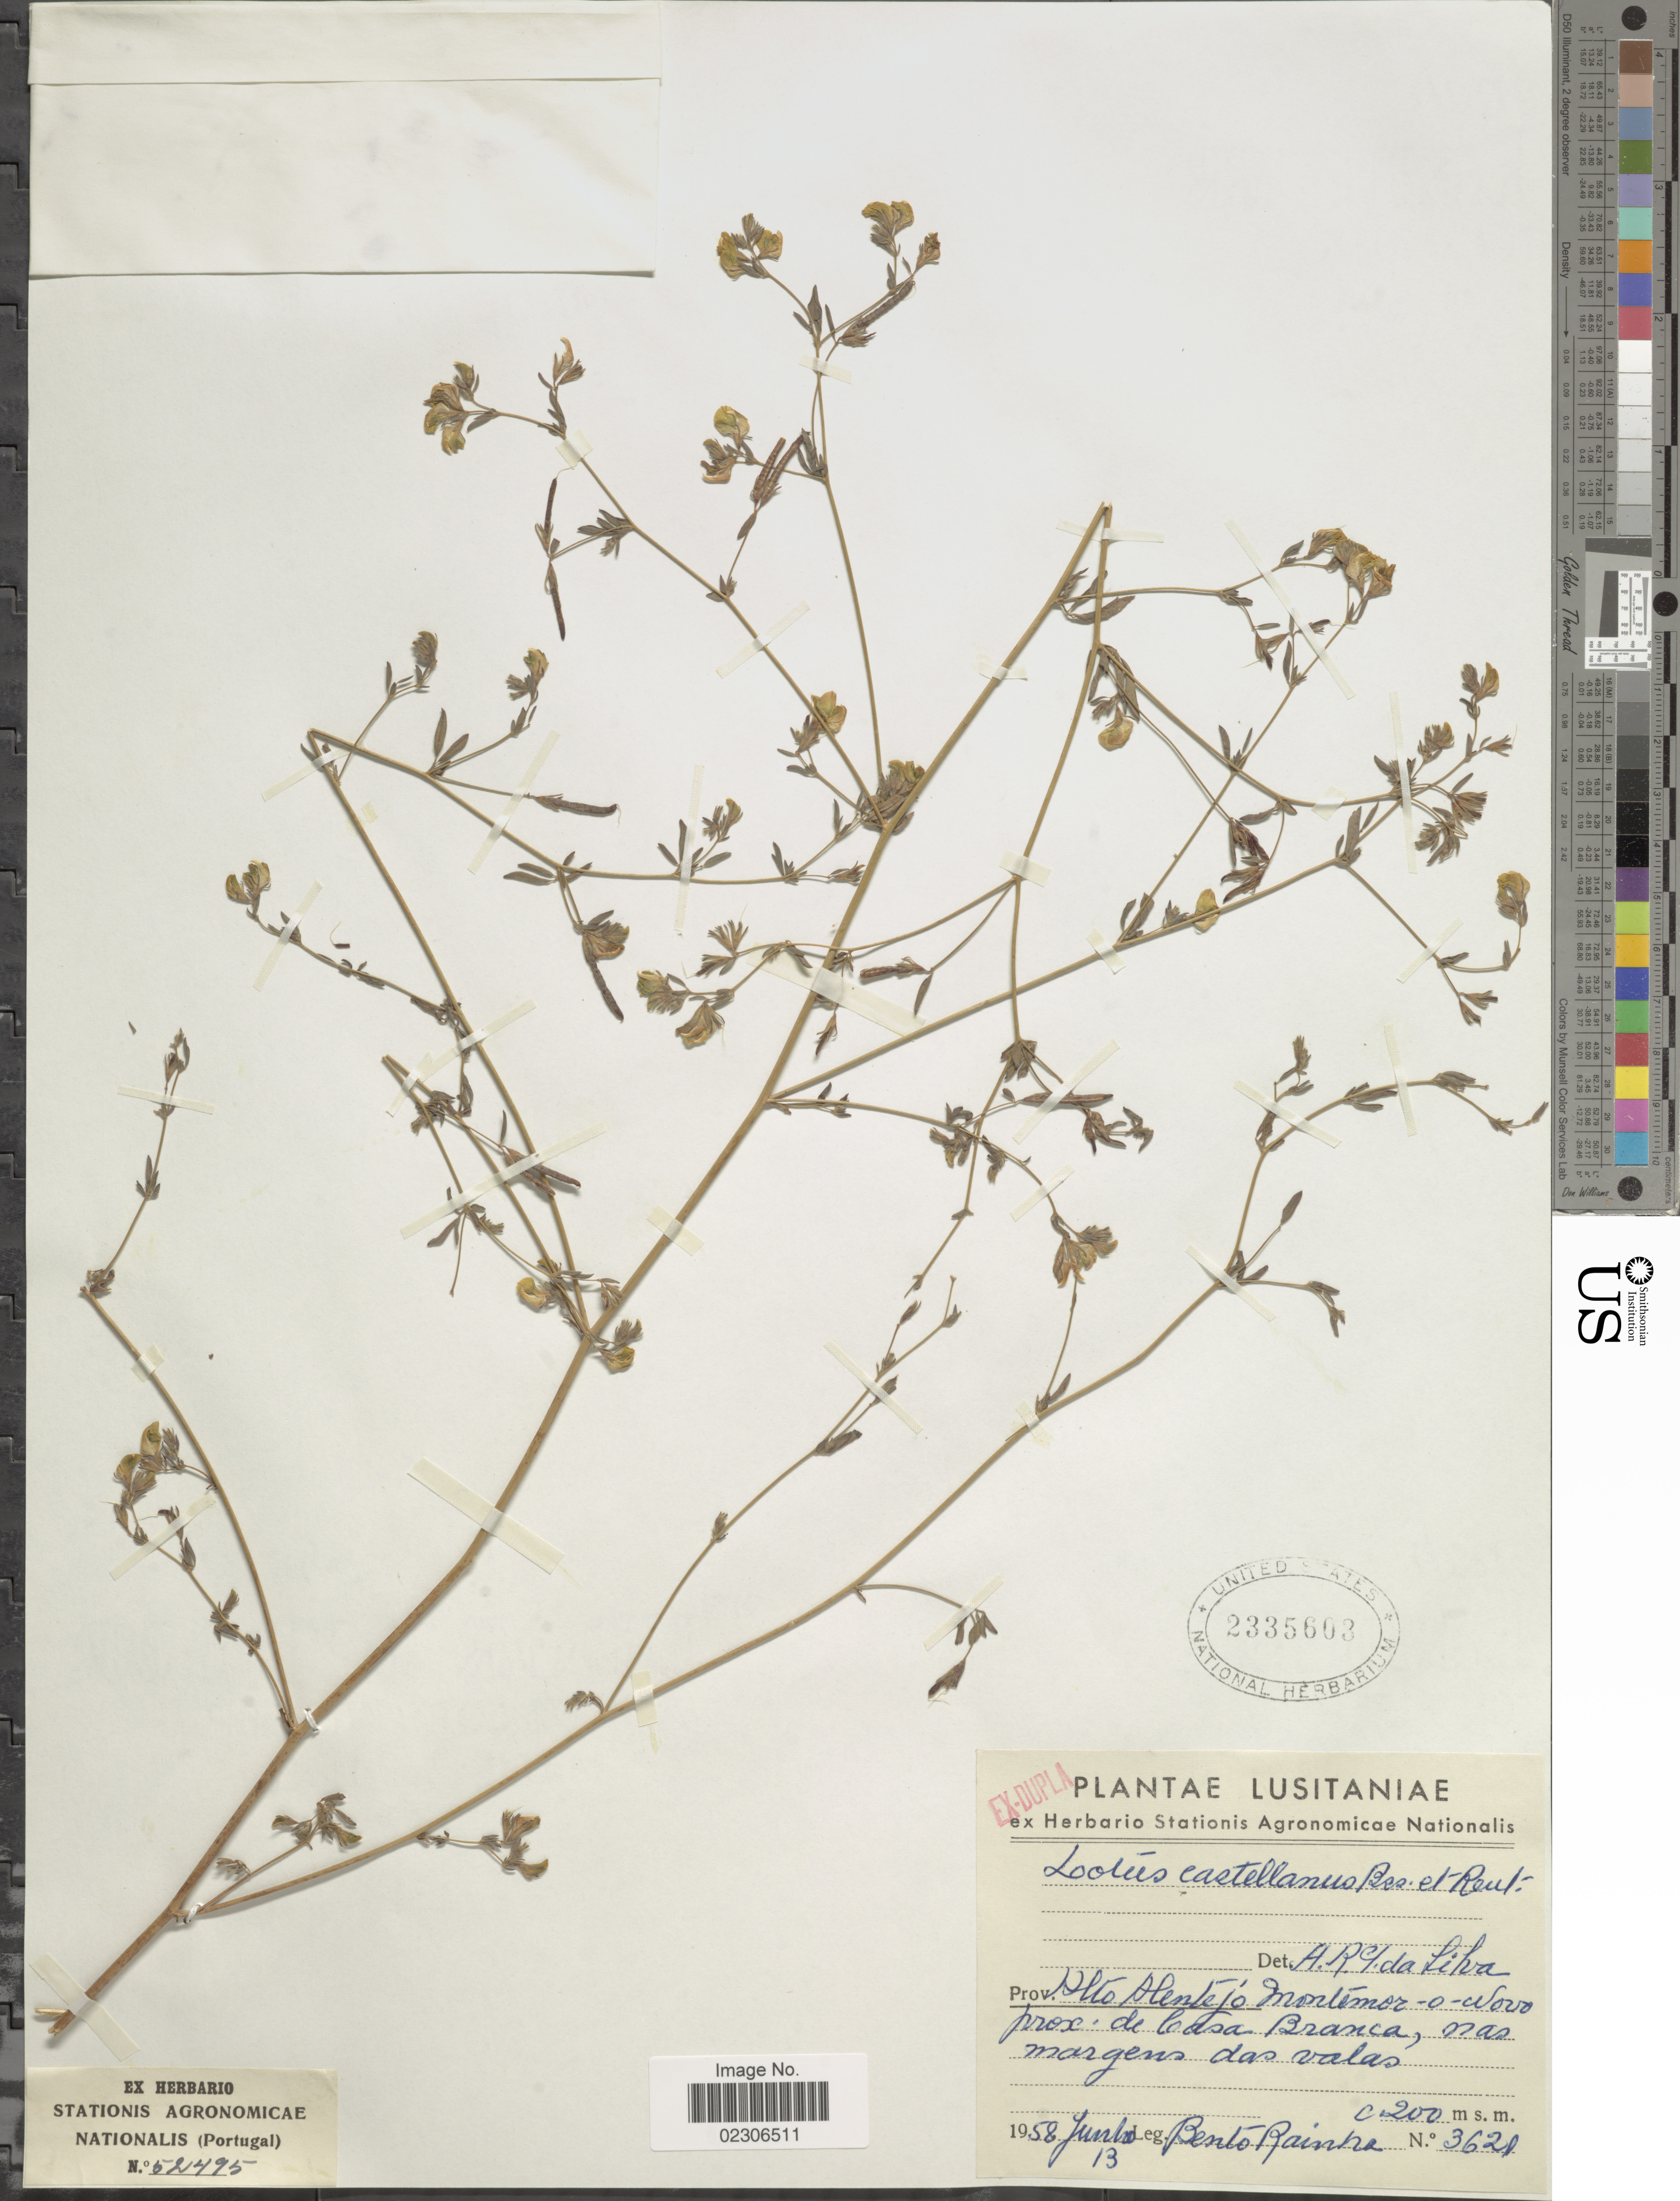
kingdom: Plantae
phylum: Tracheophyta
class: Magnoliopsida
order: Fabales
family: Fabaceae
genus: Lotus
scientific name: Lotus castellanus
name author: Boiss. & Reut.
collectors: B. Rainha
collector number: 3620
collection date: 1958-06-13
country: Portugal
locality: Lusitaniae. Alto Alentejo montemor-o-wovo [interpreted] prox. de Casa Branca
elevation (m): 200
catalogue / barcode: US 2335603